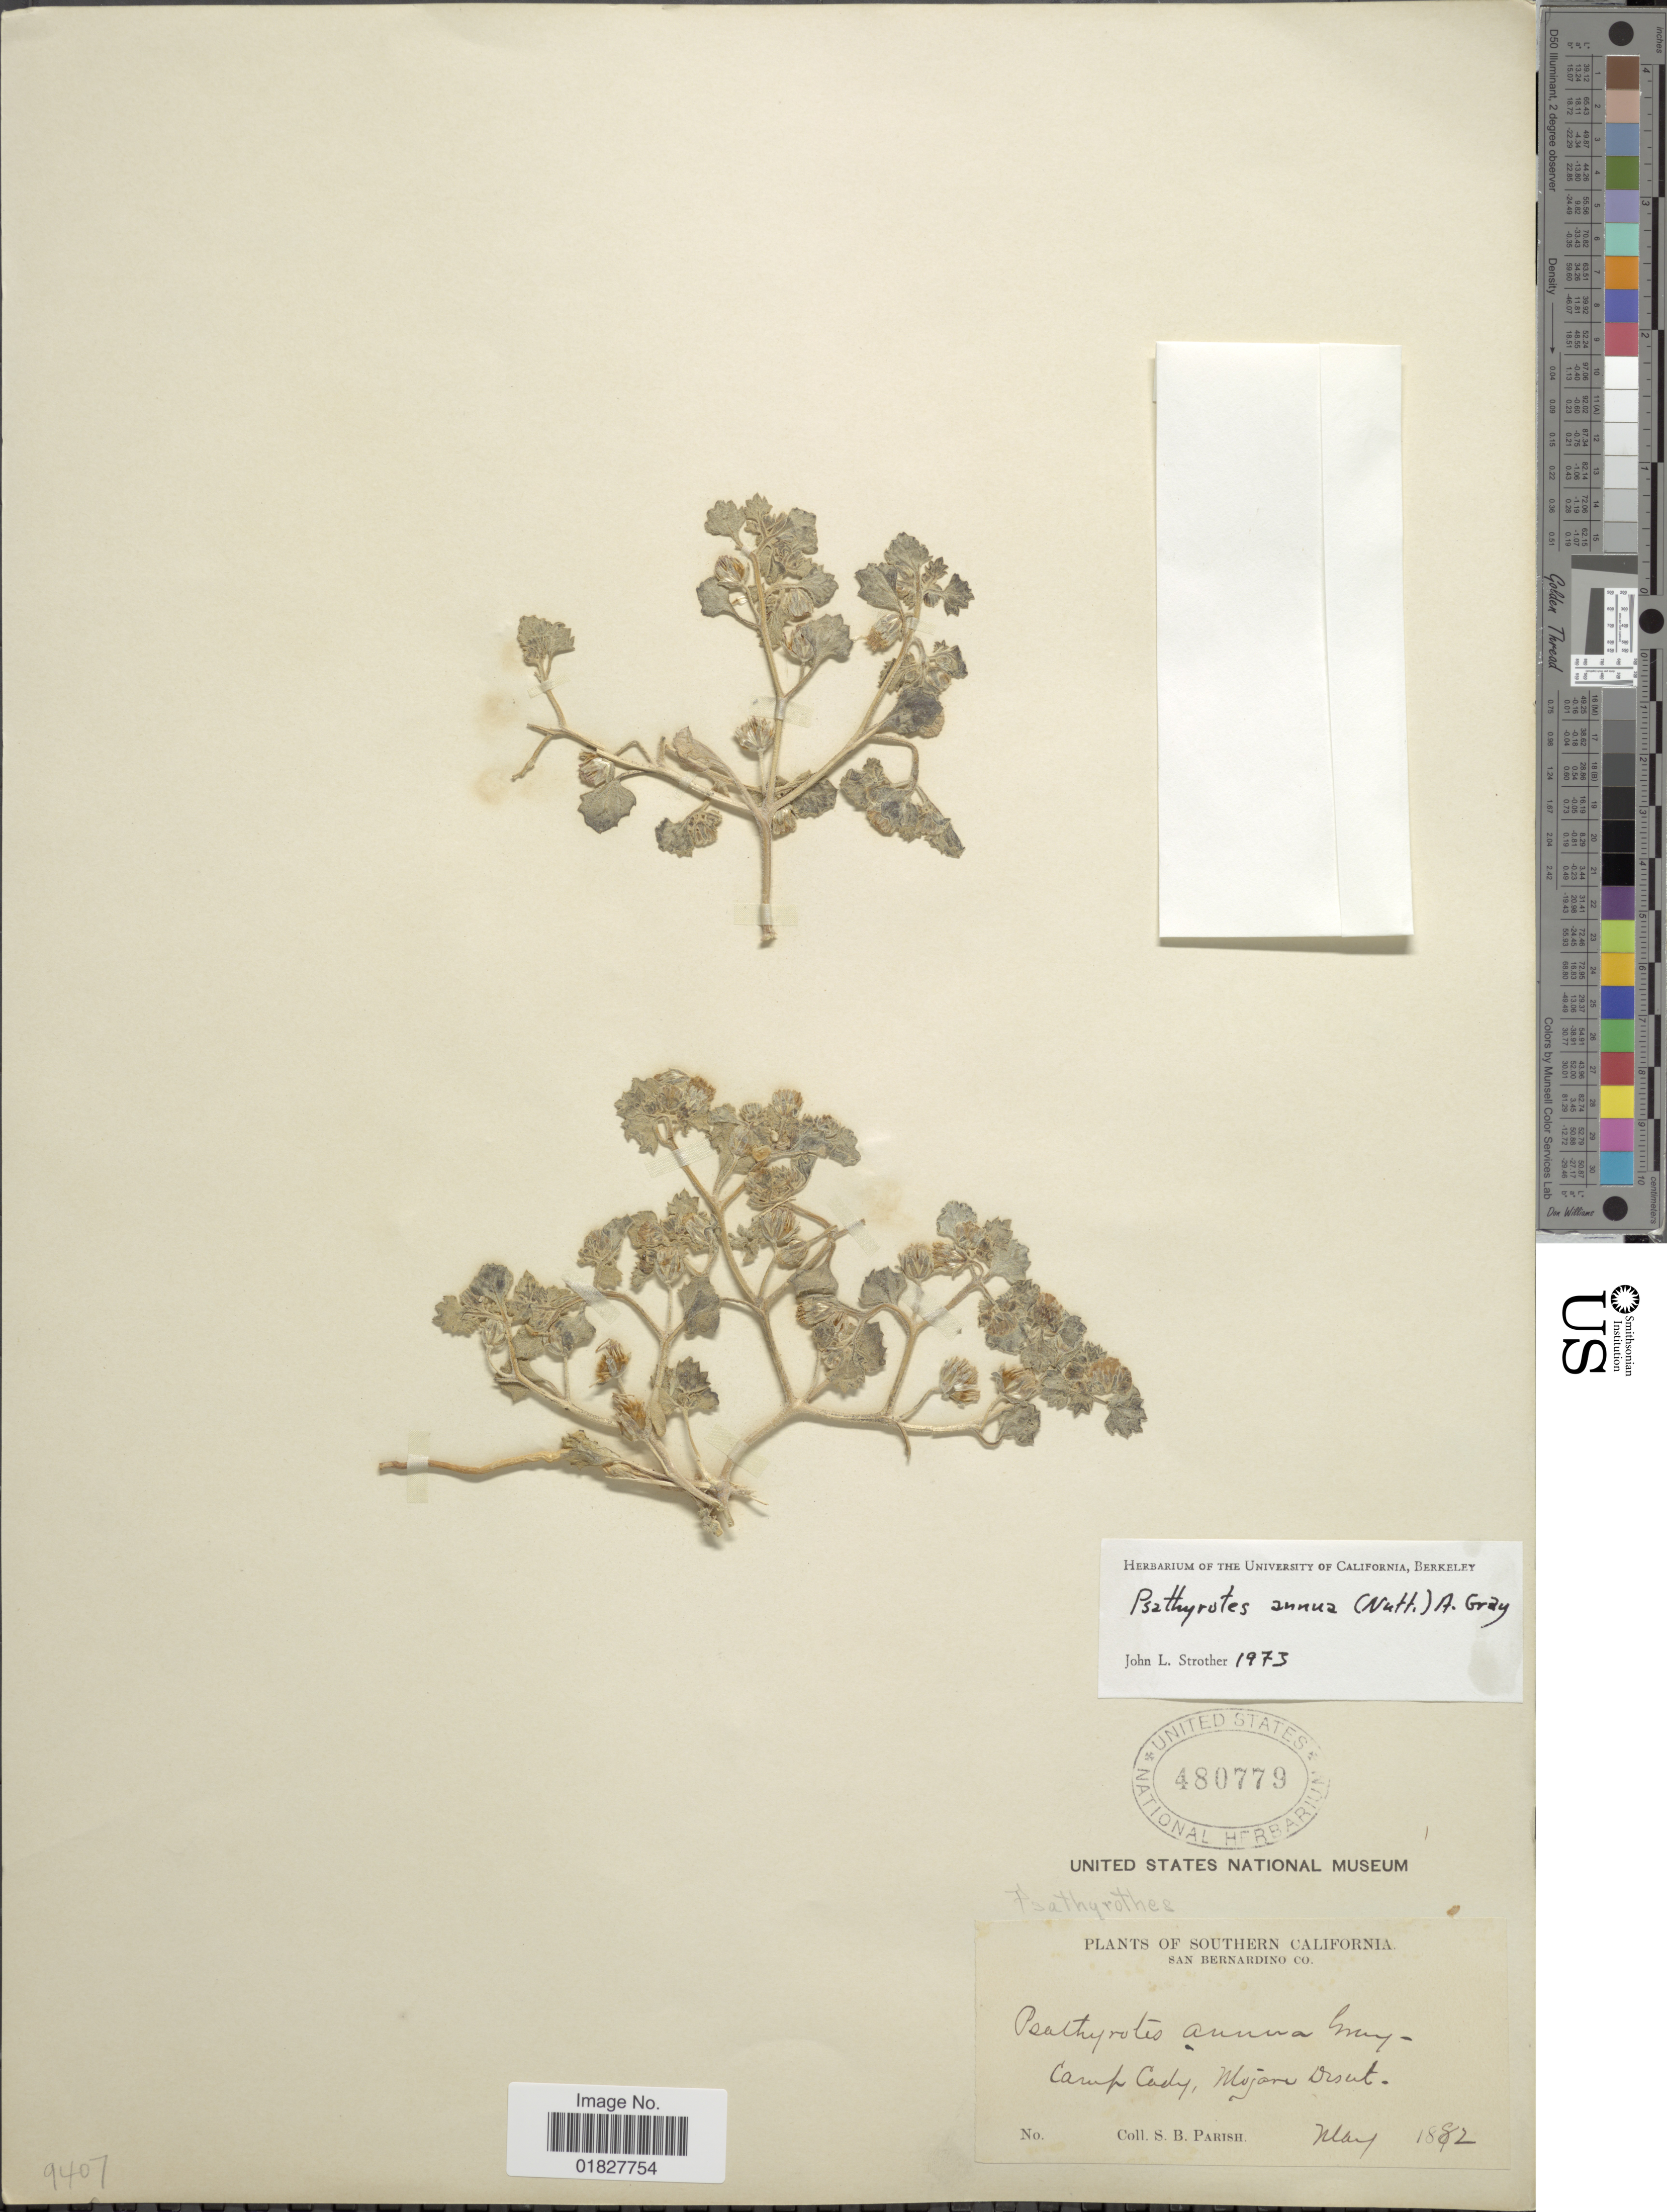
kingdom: Plantae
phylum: Tracheophyta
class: Magnoliopsida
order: Asterales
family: Asteraceae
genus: Psathyrotes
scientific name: Psathyrotes annua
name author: (Nutt.) A. Gray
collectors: S. B. Parish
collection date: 1882-05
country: United States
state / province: California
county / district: San Bernardino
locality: Southern California, Camp Cady, Mojave Desert.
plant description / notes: Removed "San Bernardino Co." from Precise Locality field and added to County field.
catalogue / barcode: US 480779